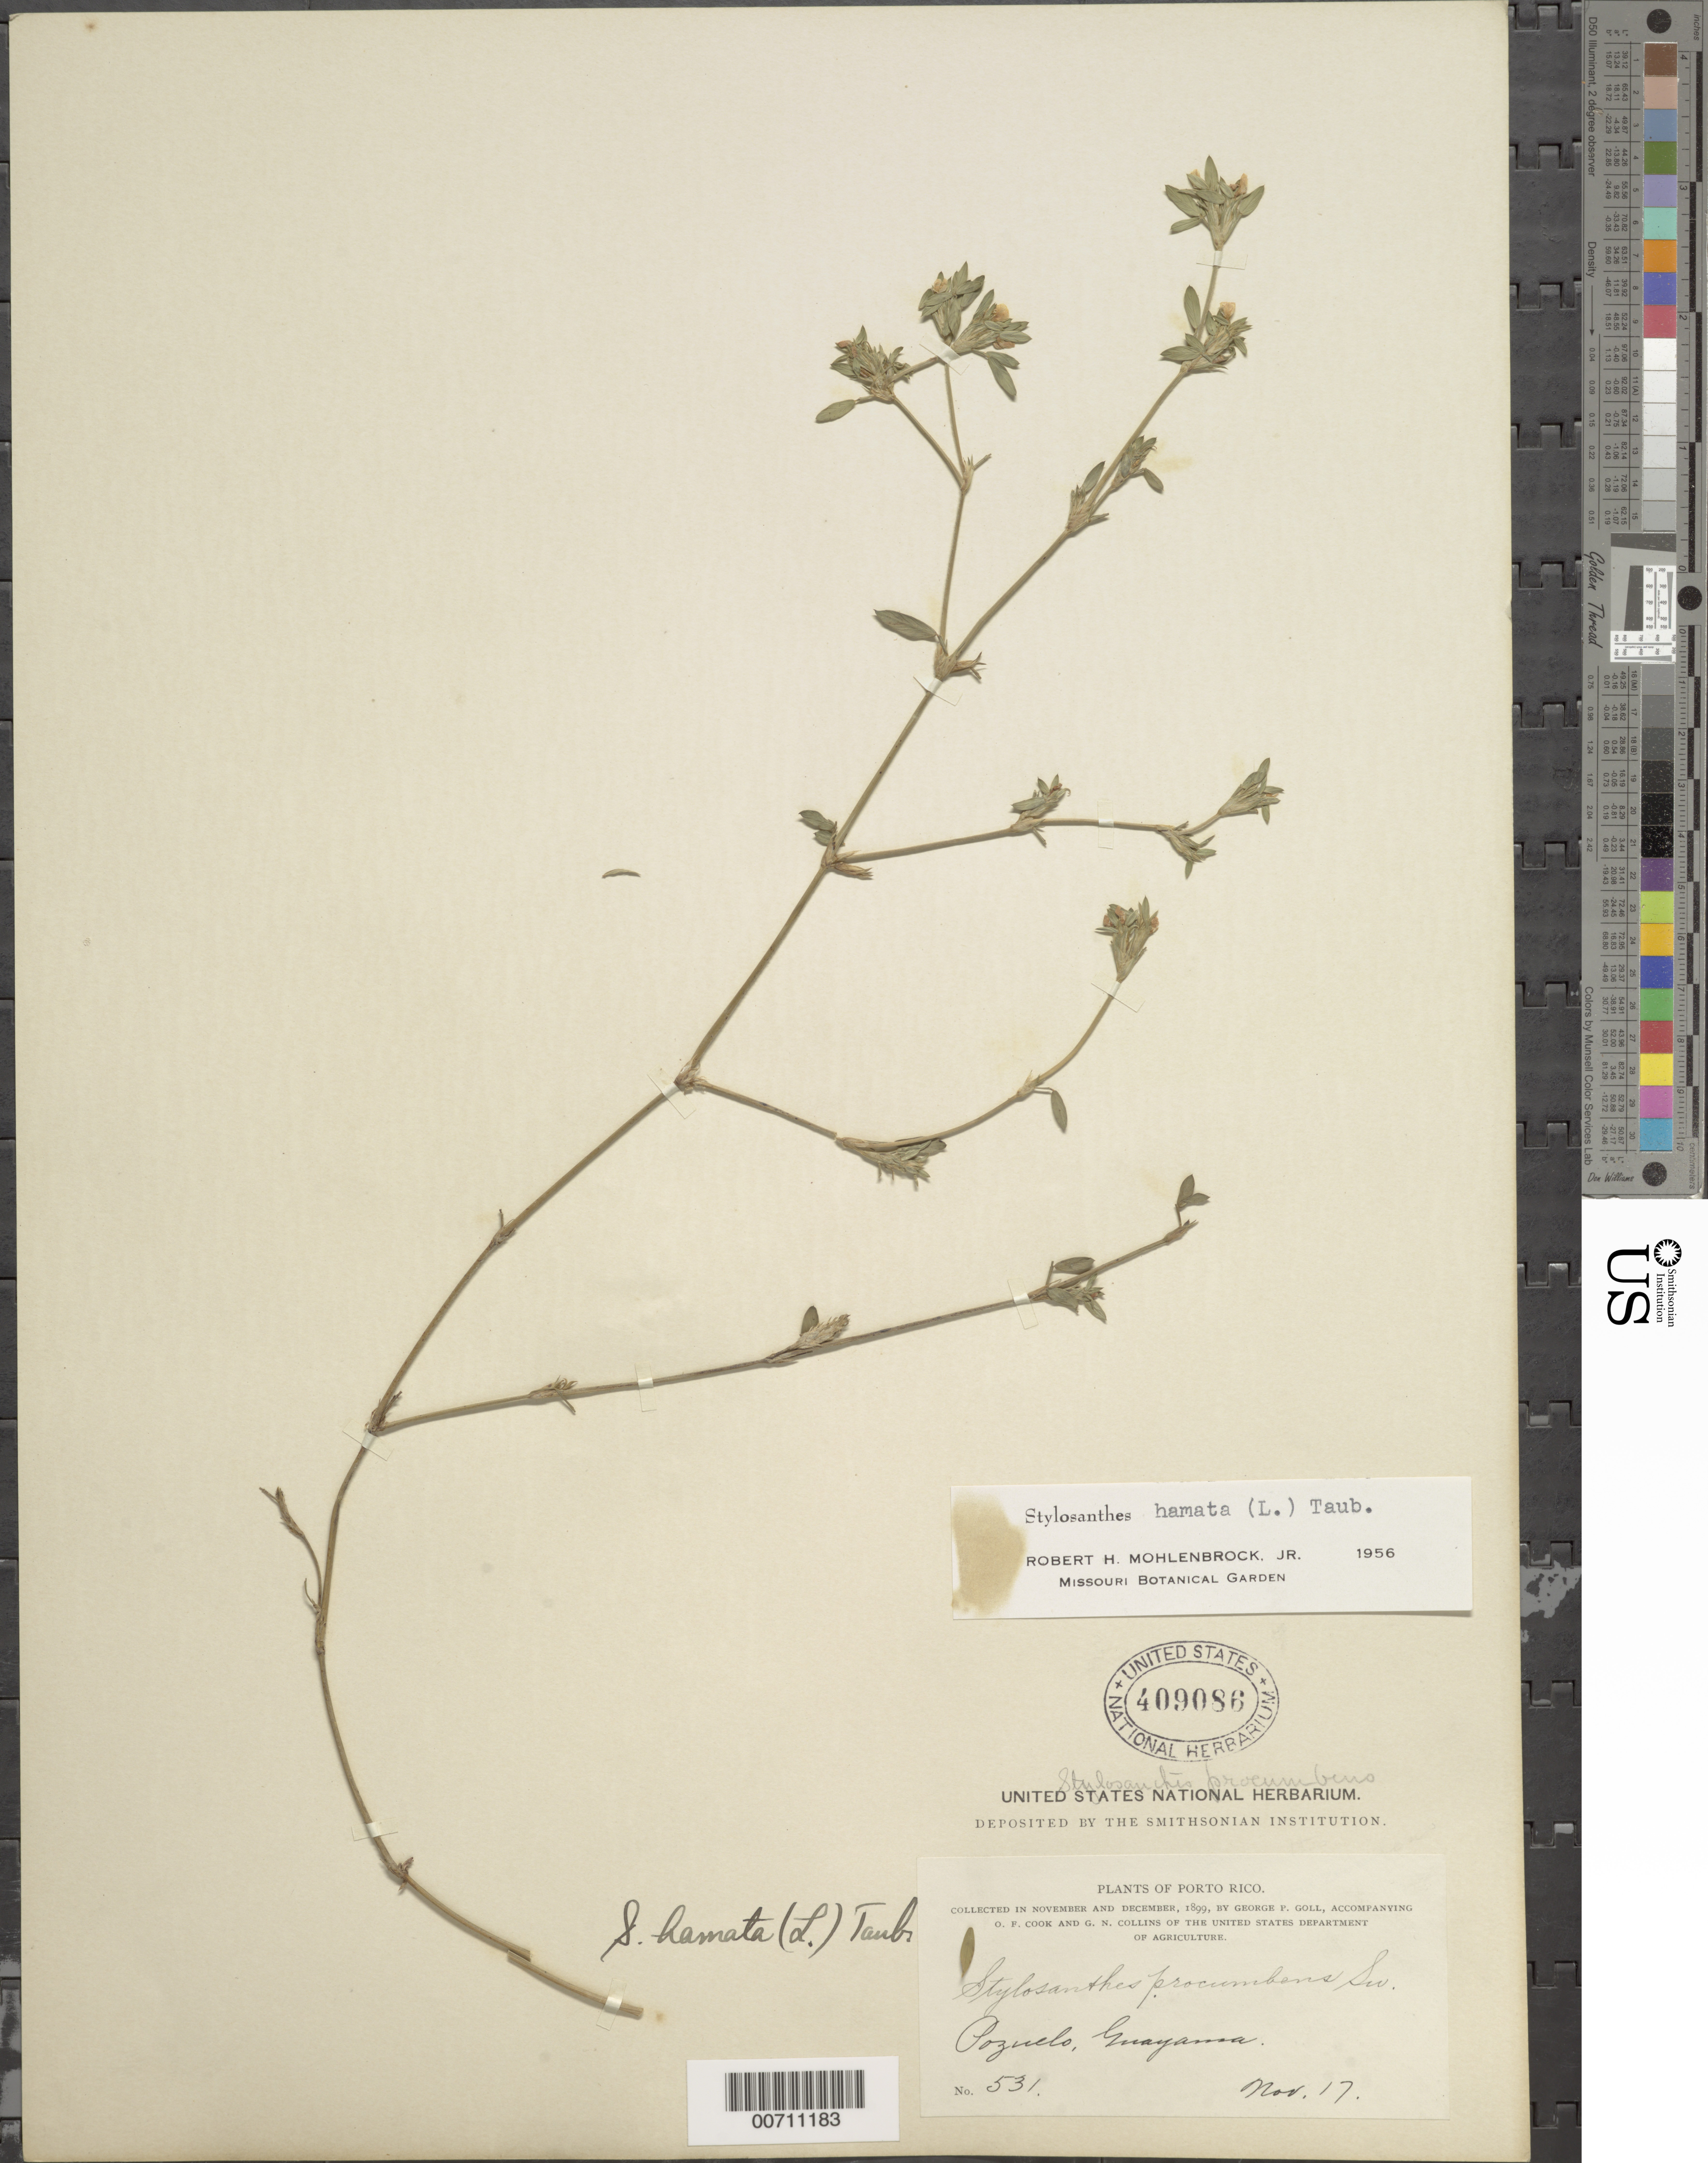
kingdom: Plantae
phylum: Tracheophyta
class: Magnoliopsida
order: Fabales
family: Fabaceae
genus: Stylosanthes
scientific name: Stylosanthes hamata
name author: (L.) Taub.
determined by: Mohlenbrock, Robert H., Jr.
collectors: G. Goll, O. F. Cook & G. Collins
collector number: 531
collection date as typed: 17 Nov 1899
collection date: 1899-11-17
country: Puerto Rico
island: Greater Antilles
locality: Pozuelo, Guayama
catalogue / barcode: US 409086